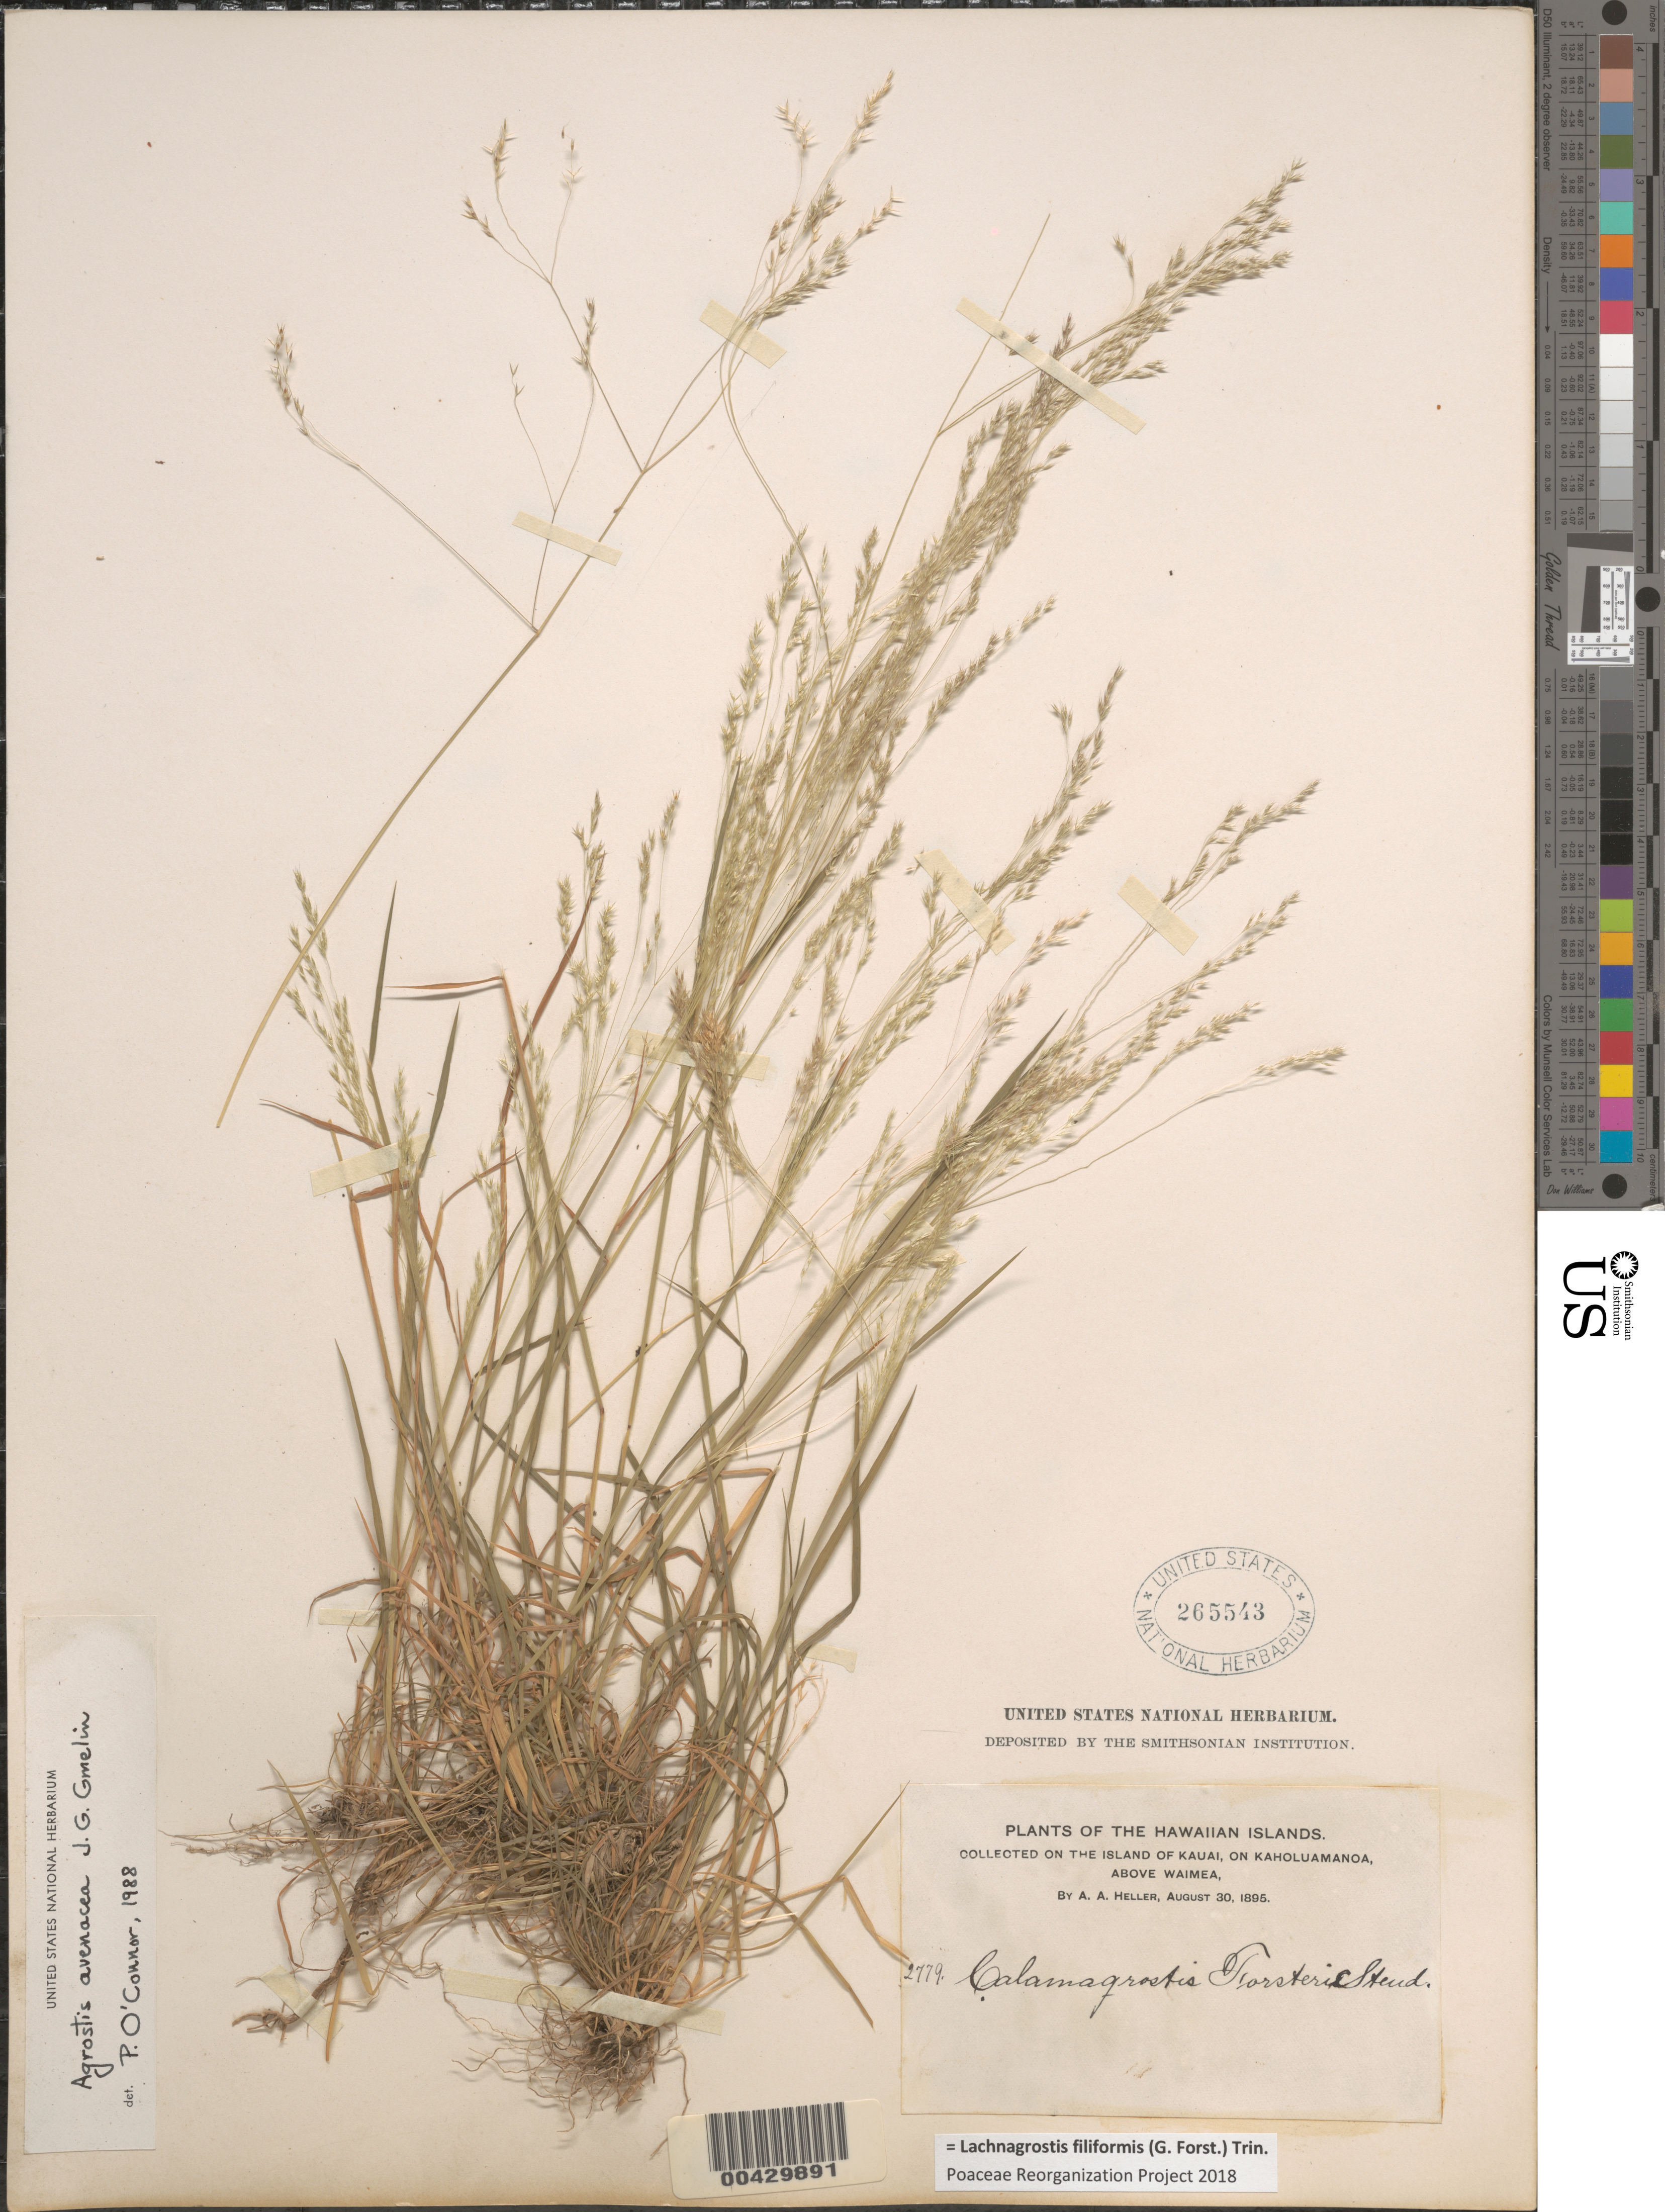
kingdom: Plantae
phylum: Tracheophyta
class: Liliopsida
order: Poales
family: Poaceae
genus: Lachnagrostis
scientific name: Lachnagrostis filiformis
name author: (J.R. Forst.) Trin.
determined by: Poaceae Reorganization Project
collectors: A. A. Heller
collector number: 2779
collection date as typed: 30 Aug 1895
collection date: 1895-08-30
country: United States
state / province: Hawaii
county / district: Kauai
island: Kaua'i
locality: On Kaholuamanoa, above Waimea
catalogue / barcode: US 265543